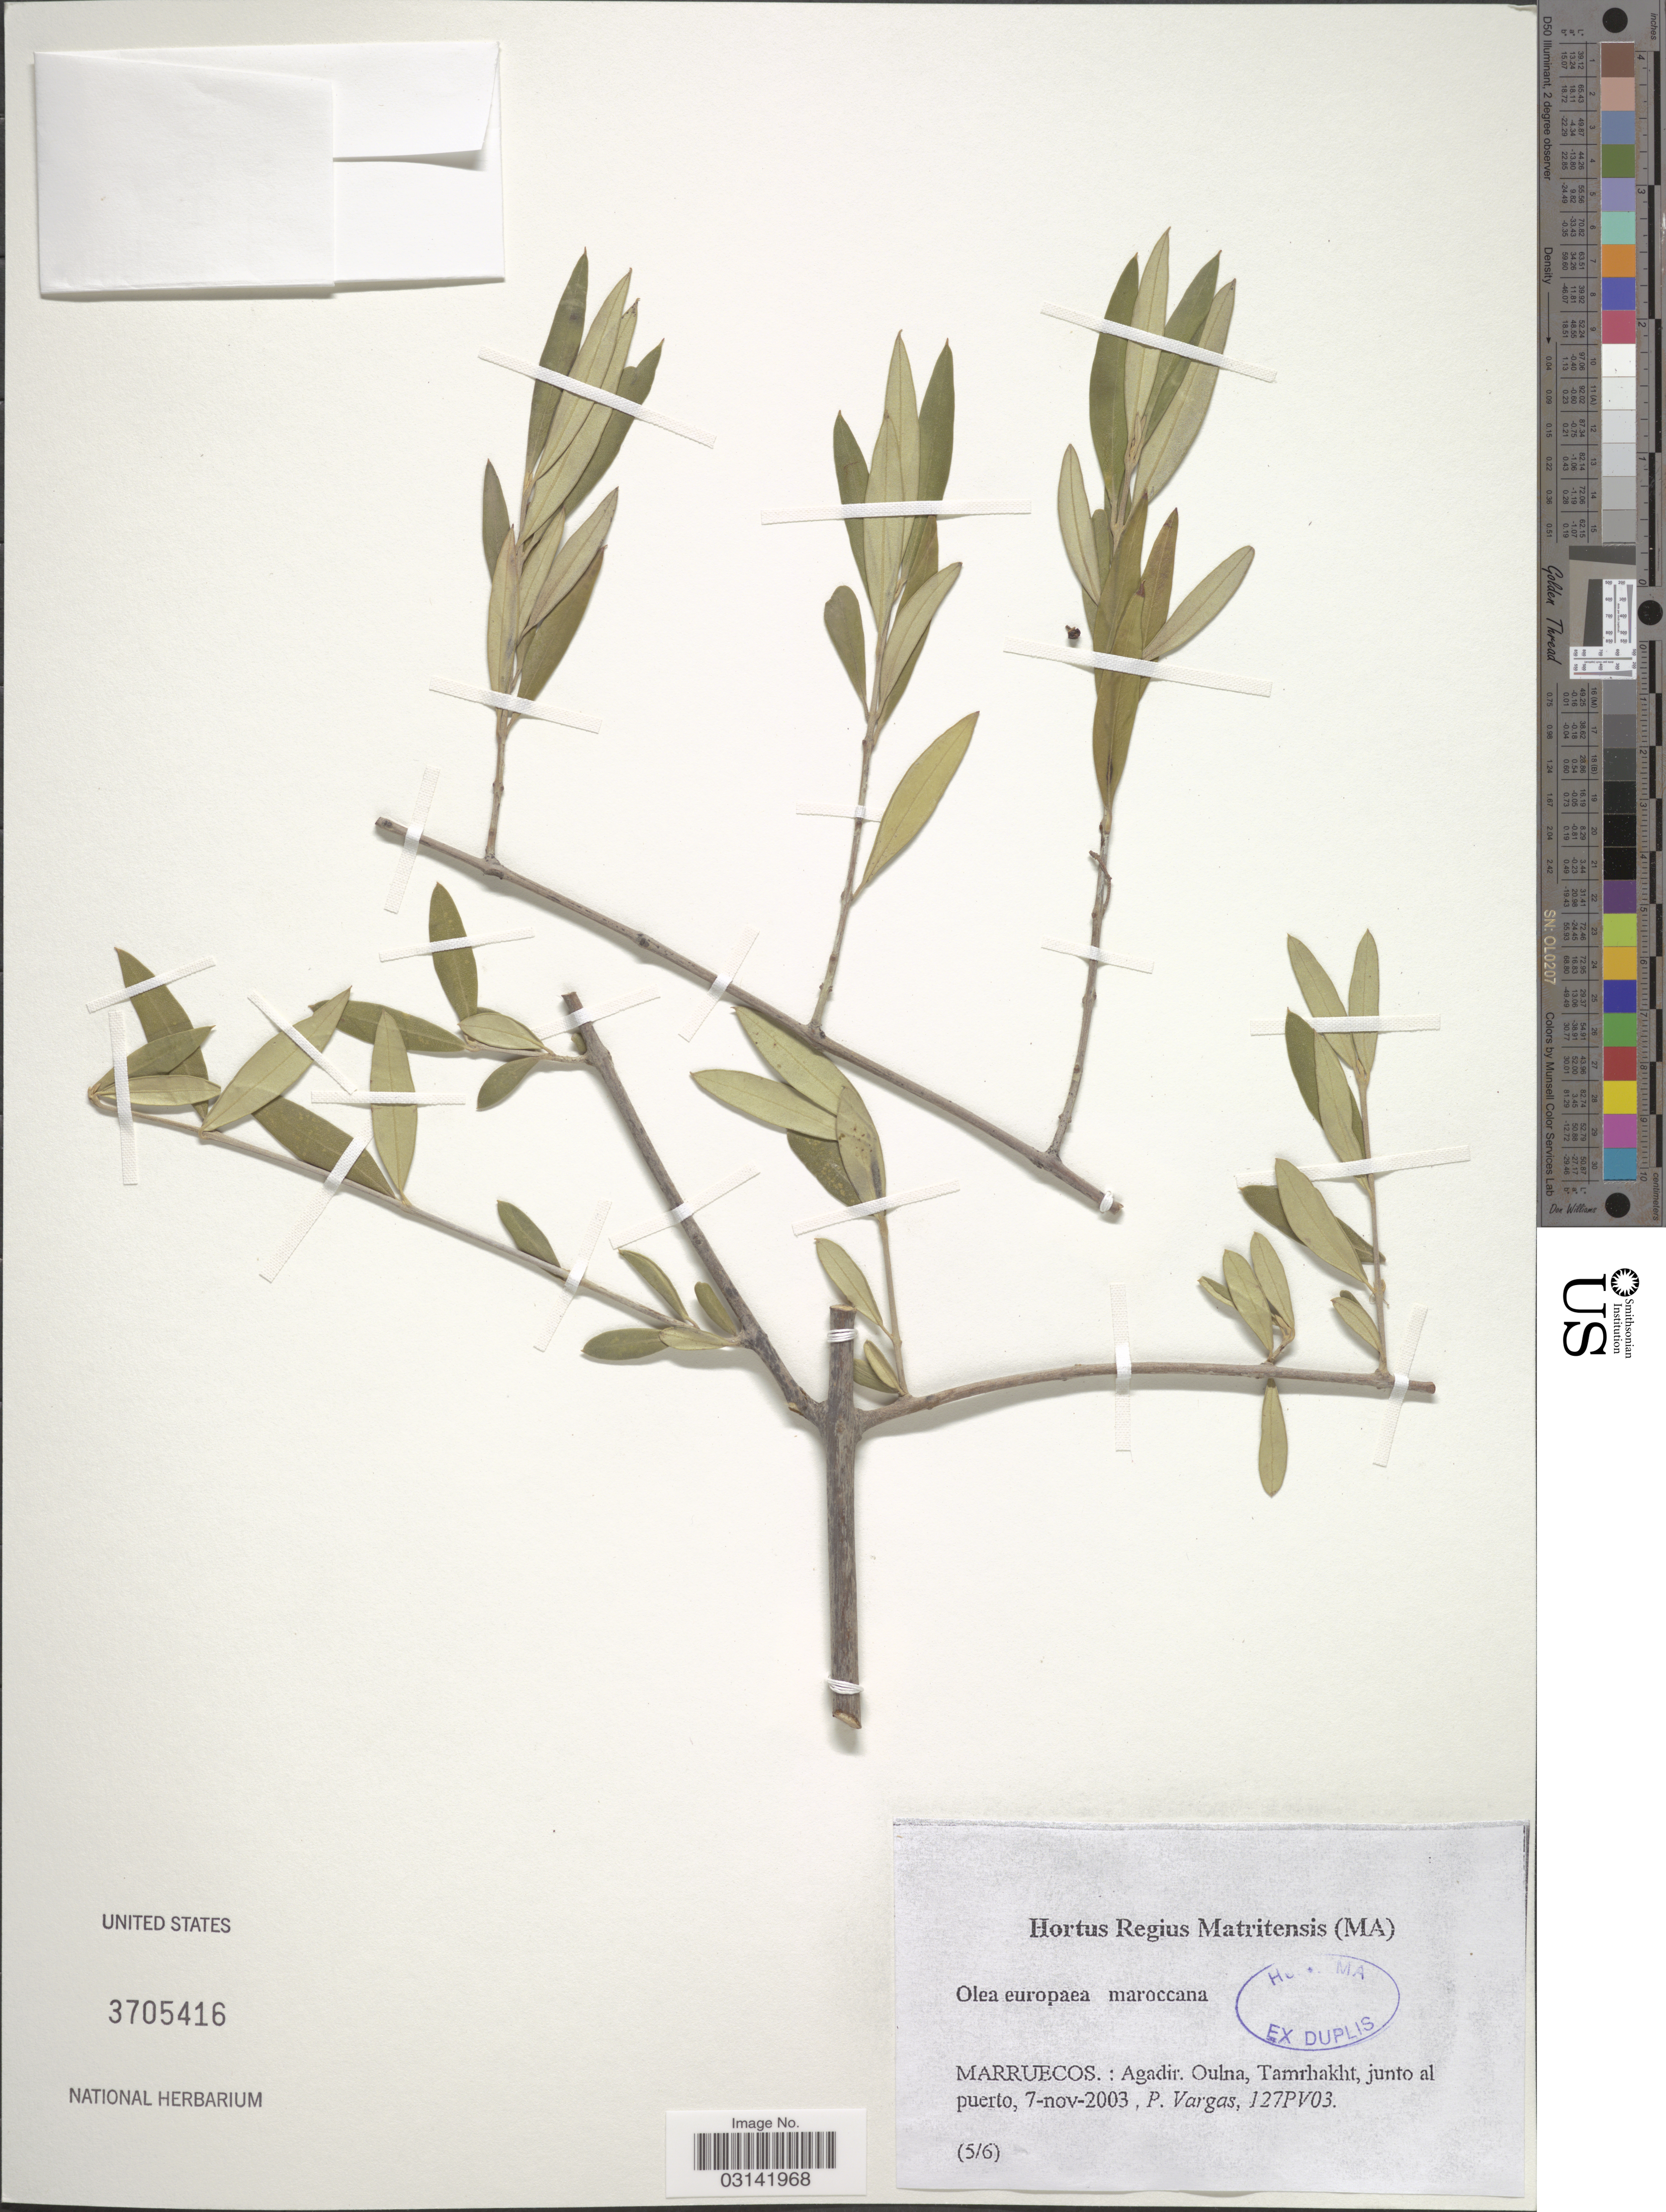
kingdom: Plantae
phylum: Tracheophyta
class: Magnoliopsida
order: Lamiales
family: Oleaceae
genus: Olea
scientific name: Olea europaea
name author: L.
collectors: P. Vargas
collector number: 127PV03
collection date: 2003-11-07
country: Morocco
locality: Marruecos: Agadir. Oulna, Tamrhakht, junto al puerto.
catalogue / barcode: US 3705416